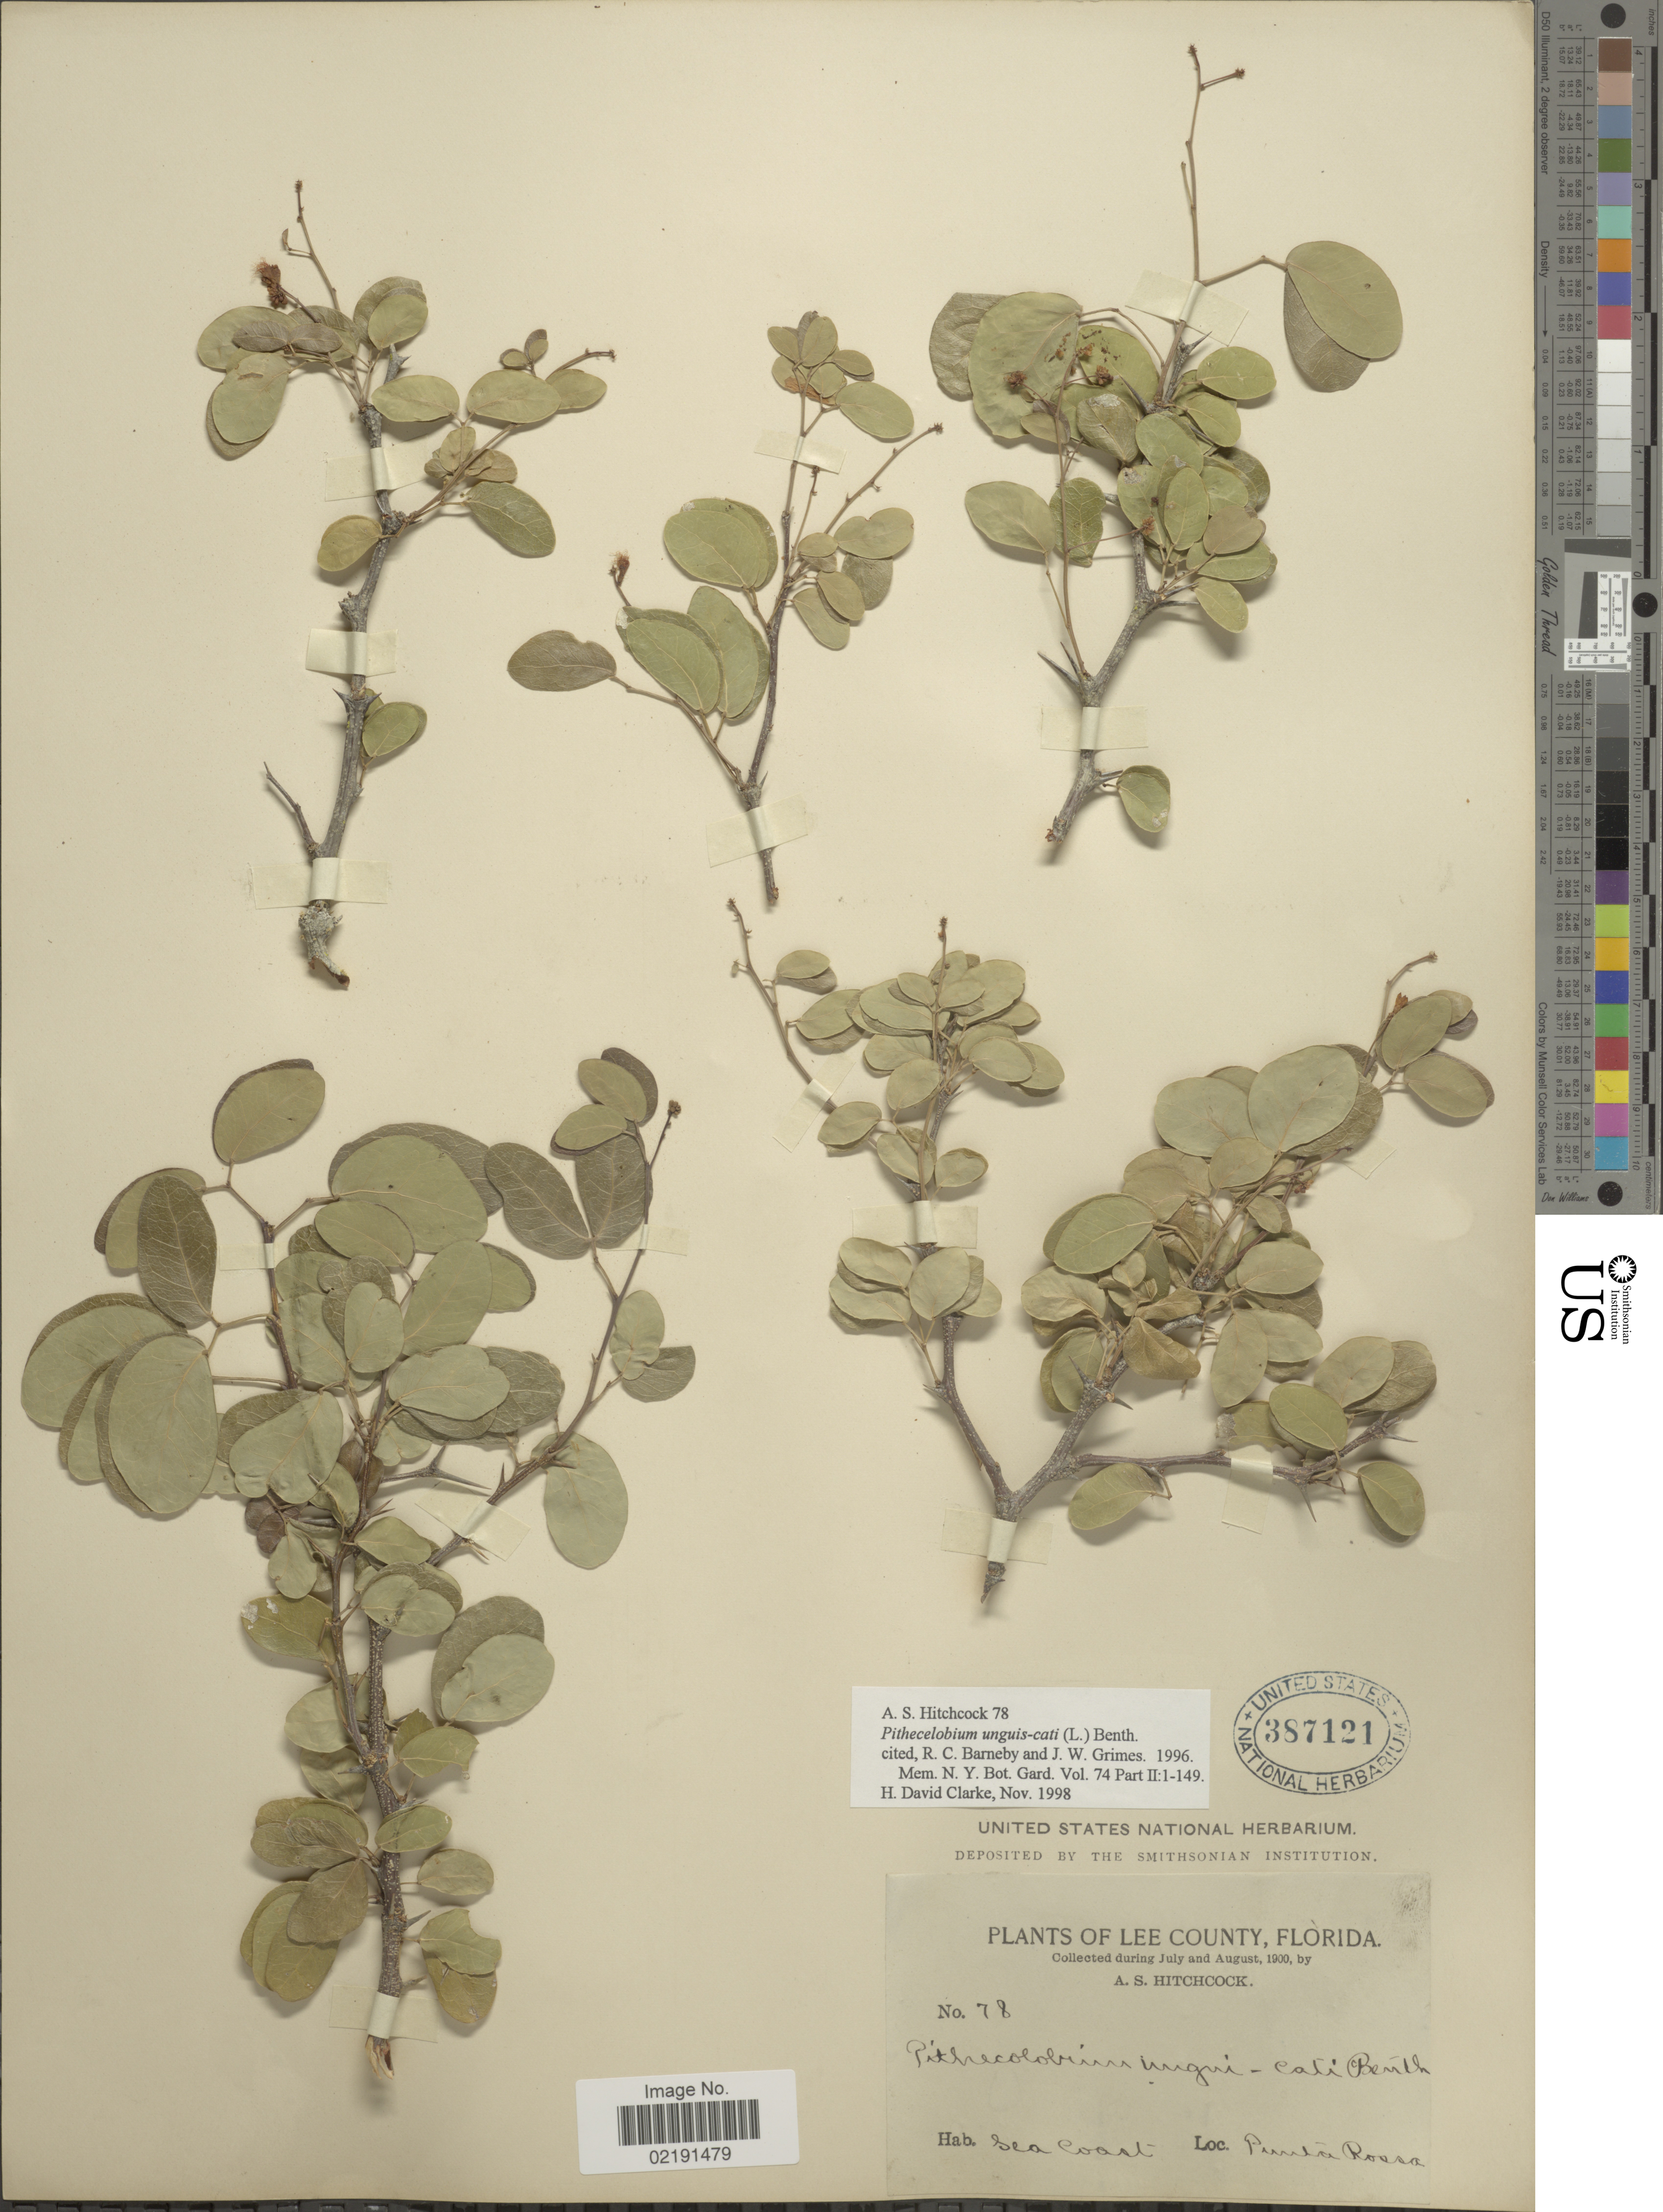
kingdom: Plantae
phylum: Tracheophyta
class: Magnoliopsida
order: Fabales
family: Fabaceae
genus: Pithecellobium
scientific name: Pithecellobium unguis-cati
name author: (L.) Benth.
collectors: A. S. Hitchcock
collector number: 78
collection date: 1900-07/1900-08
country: United States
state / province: Florida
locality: Lee County, Florida. Sea Coast. Punta Rossa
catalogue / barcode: US 387121